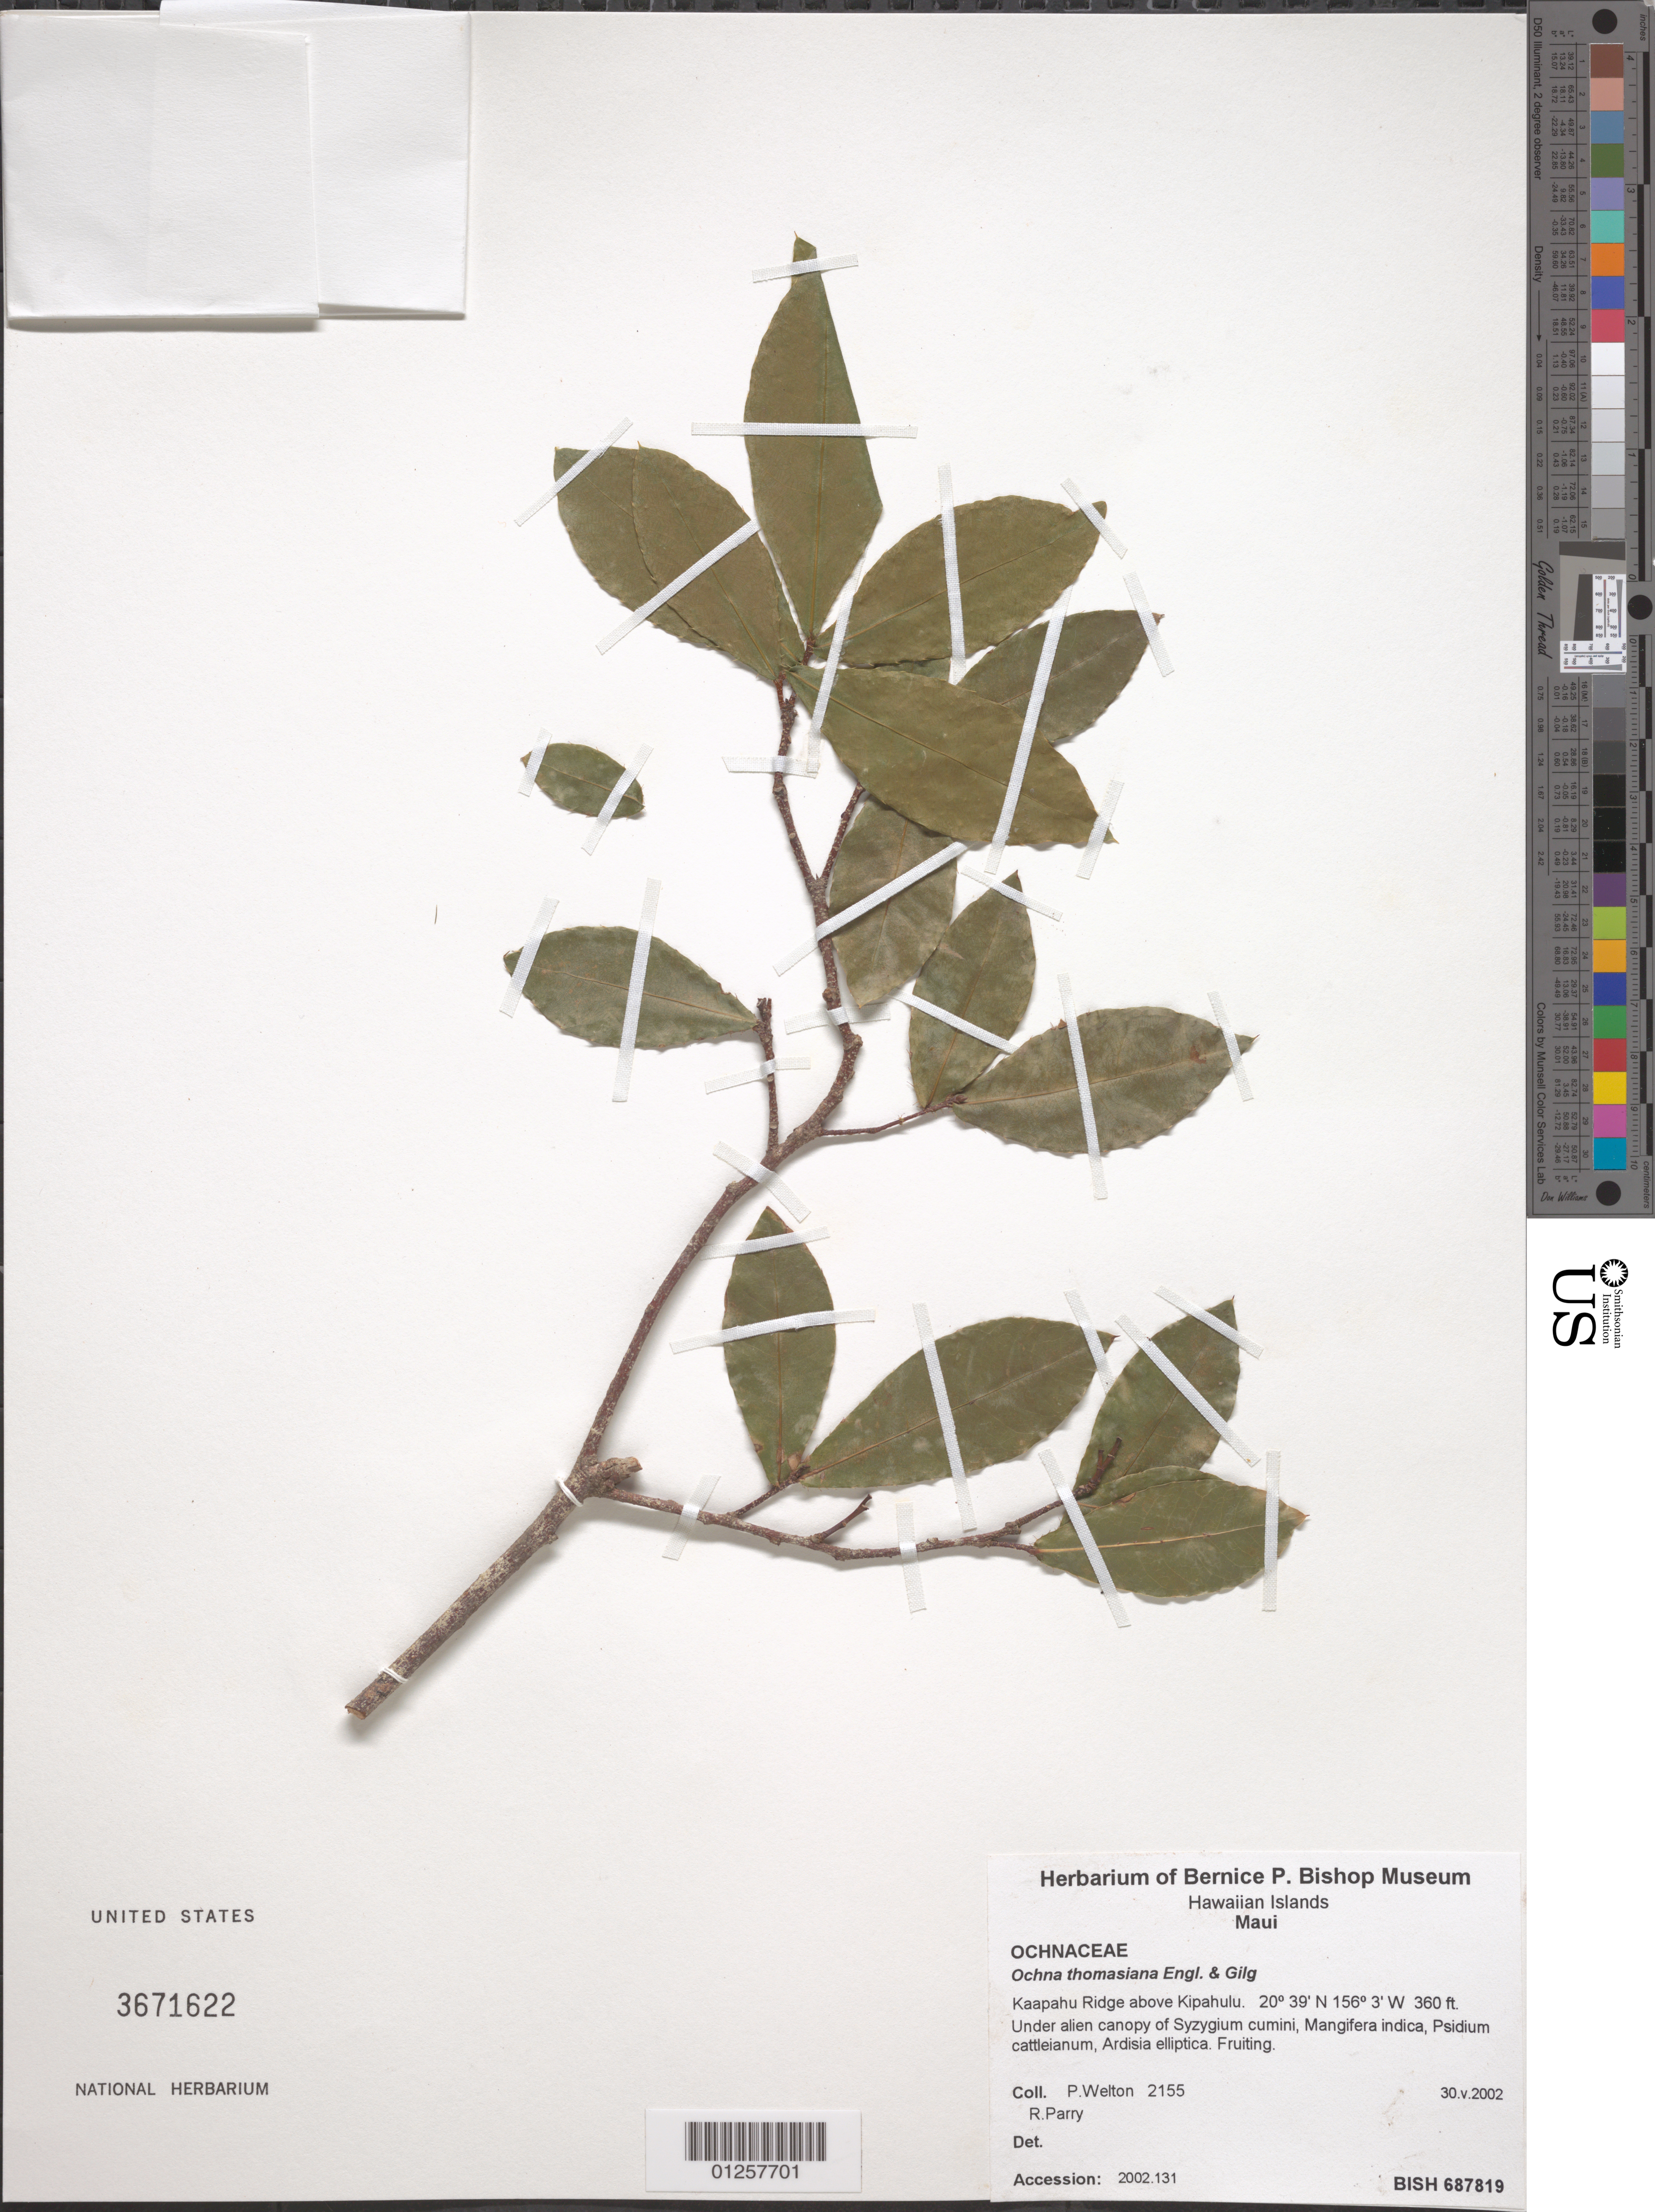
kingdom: Plantae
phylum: Tracheophyta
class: Magnoliopsida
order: Malpighiales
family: Ochnaceae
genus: Ochna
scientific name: Ochna thomasiana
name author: Engelm. & Gilg ex Gilg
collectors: P. Welton & R. Parry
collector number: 2155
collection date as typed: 30.v.2002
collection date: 2002-05-30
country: United States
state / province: Hawaii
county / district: Maui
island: Maui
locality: Kaapahu Ridge above Kipahulu.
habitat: Under alien canopy.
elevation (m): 110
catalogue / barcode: US 3671622